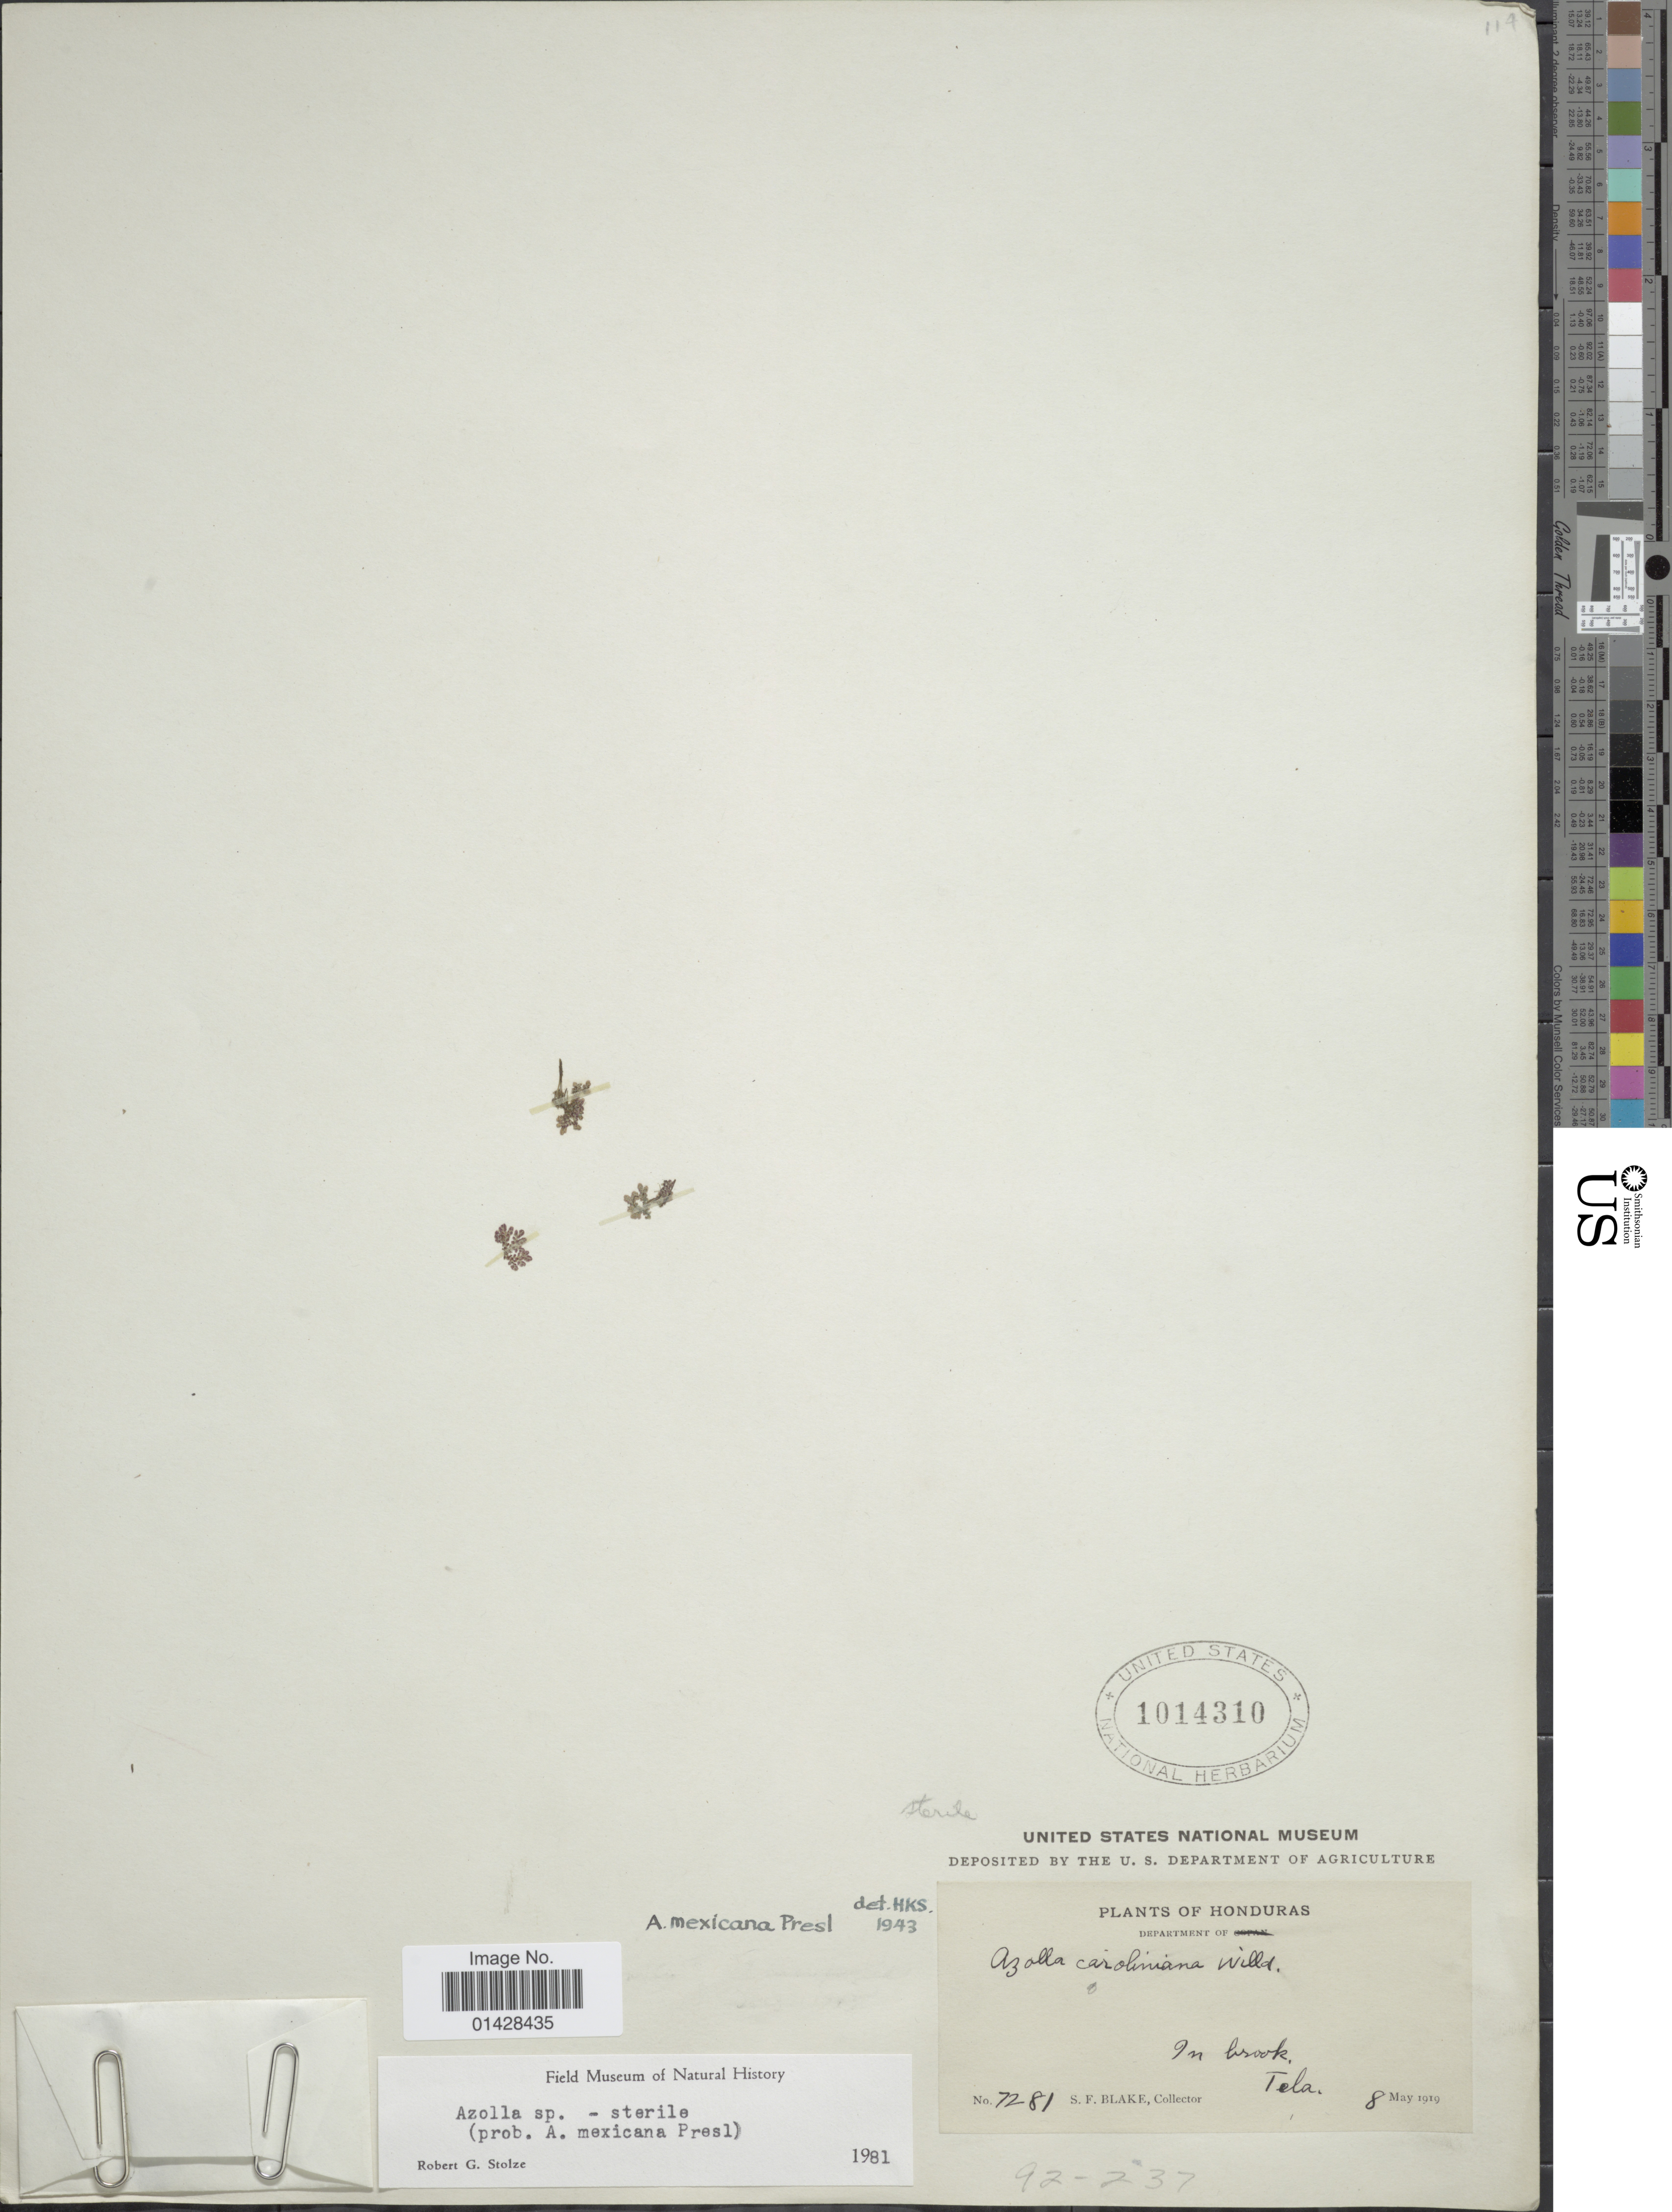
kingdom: Plantae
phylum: Tracheophyta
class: Polypodiopsida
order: Salviniales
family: Salviniaceae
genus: Azolla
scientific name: Azolla mexicana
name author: C. Presl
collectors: S. Blake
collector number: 7281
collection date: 1919-05-08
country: Honduras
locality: Department of, In brook, Tela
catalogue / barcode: US 1014310